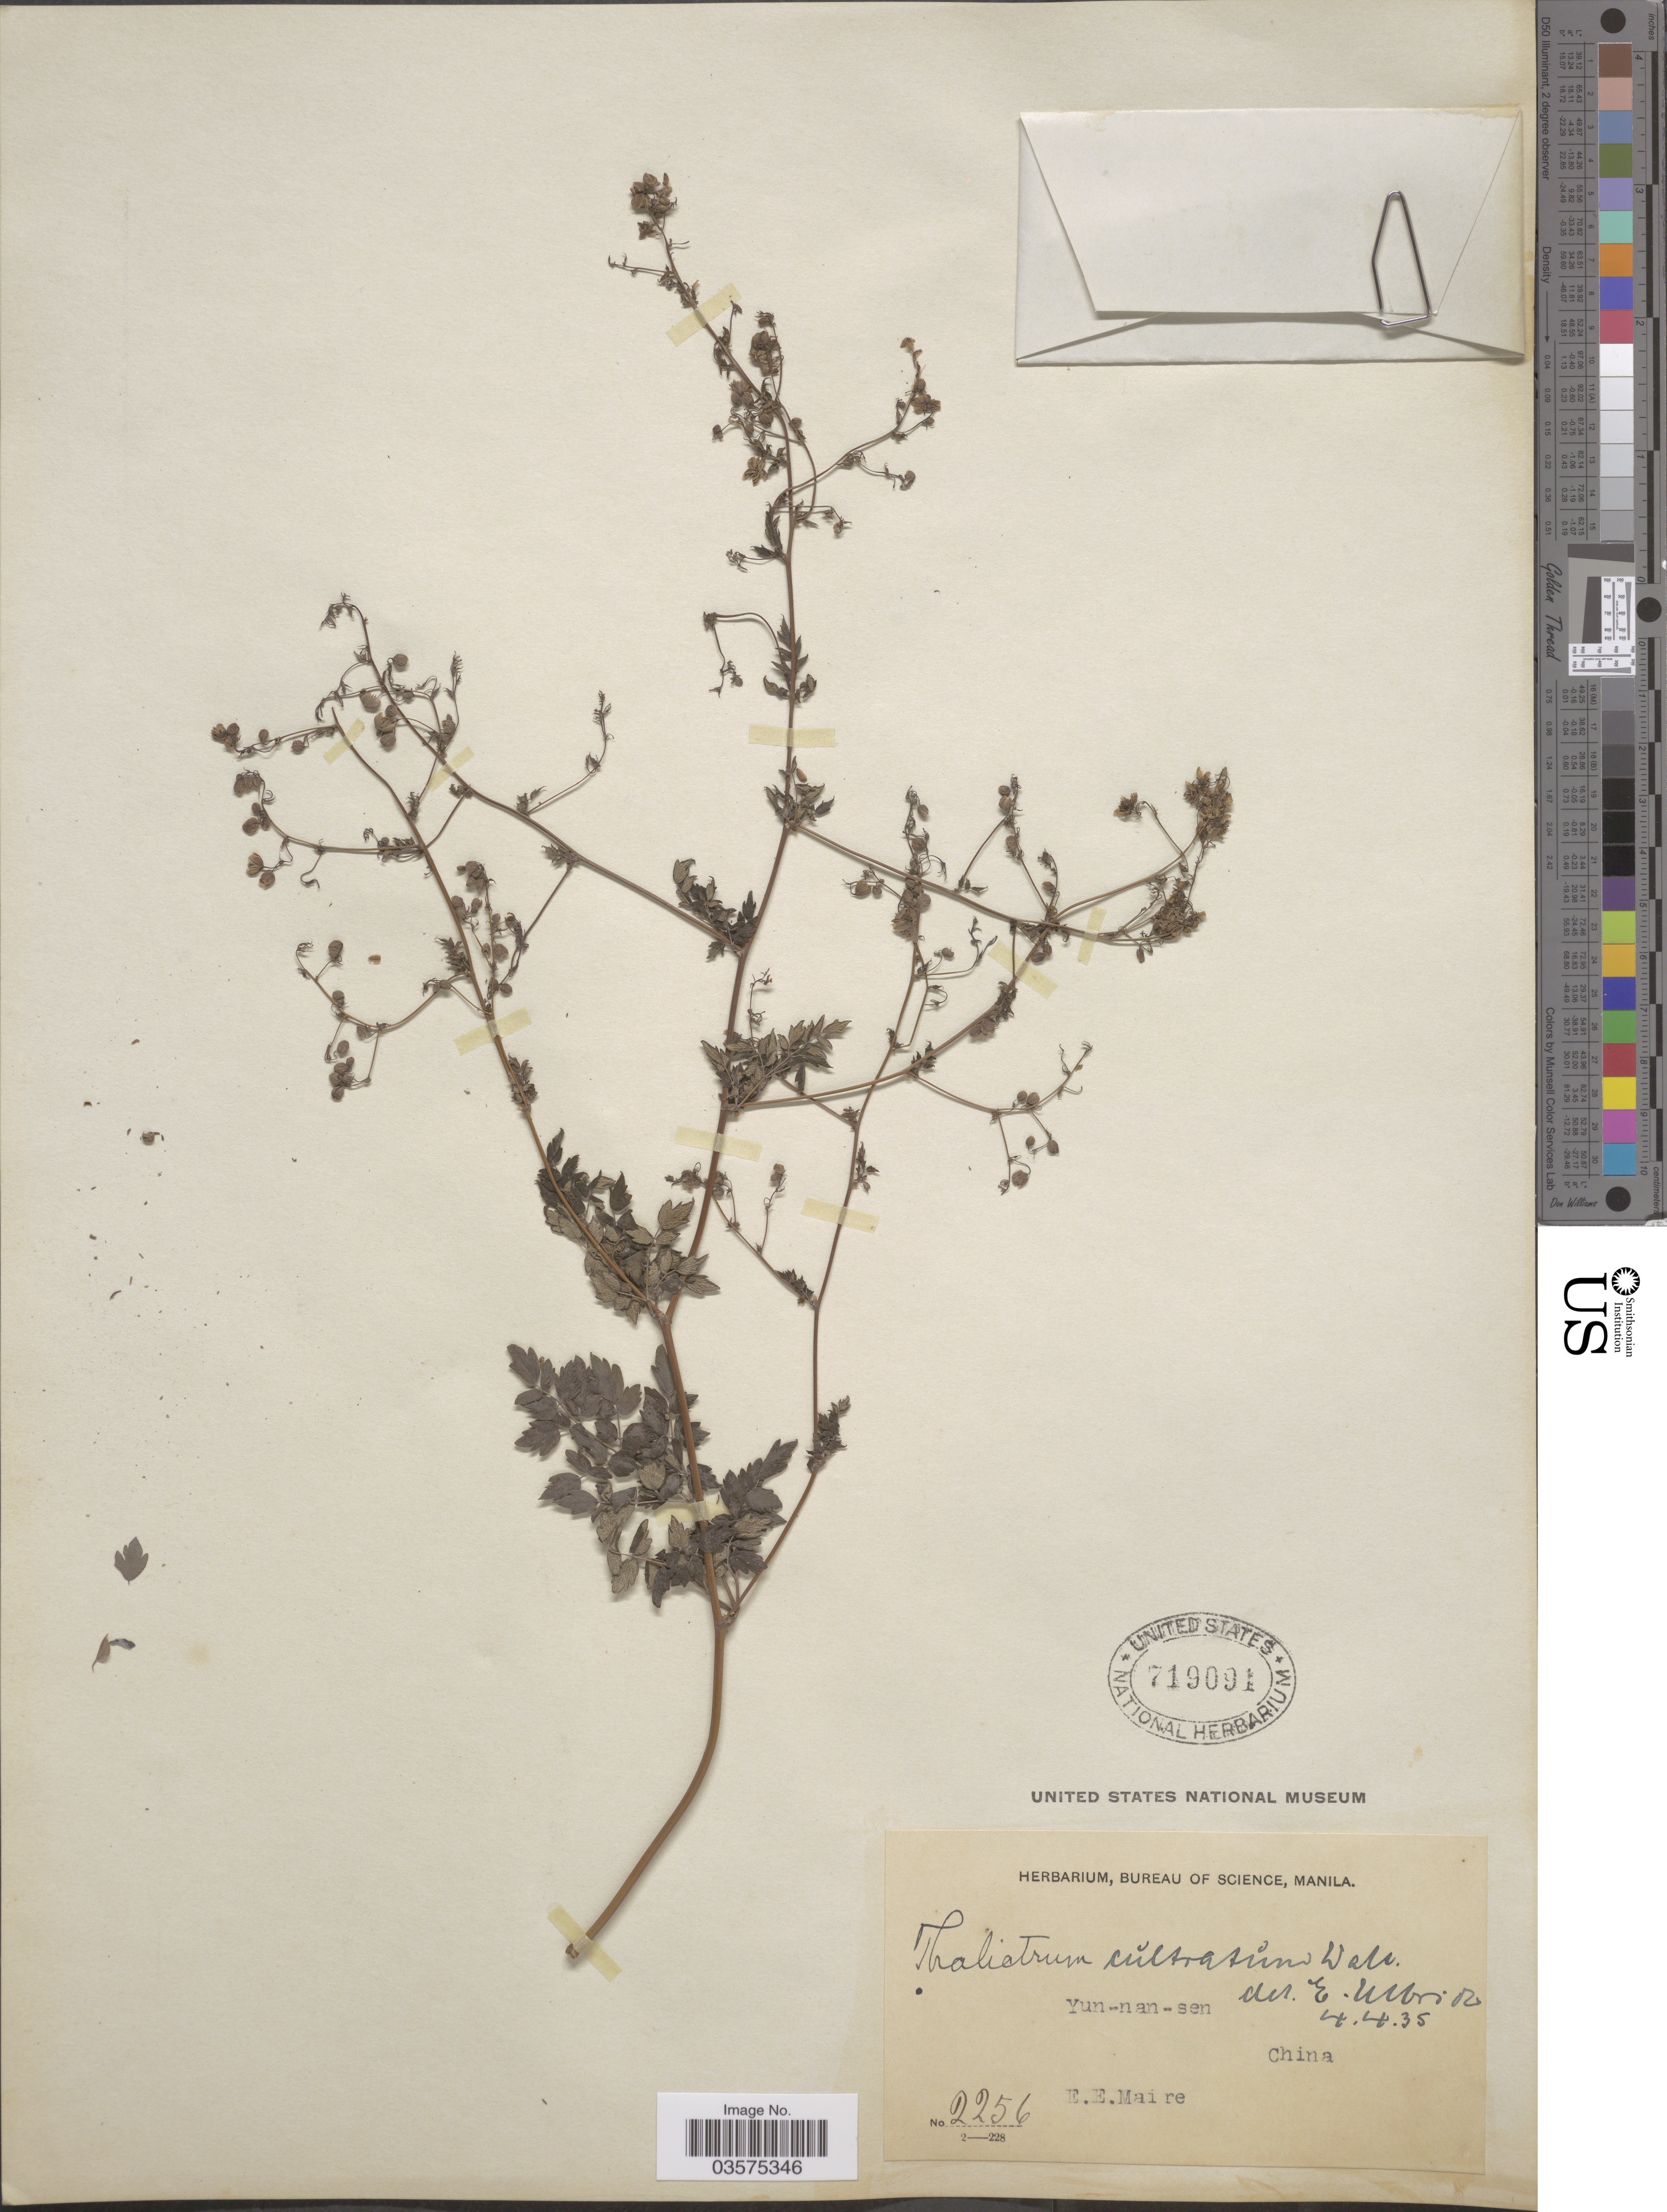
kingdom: Plantae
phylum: Tracheophyta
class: Magnoliopsida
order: Ranunculales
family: Ranunculaceae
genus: Thalictrum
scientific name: Thalictrum cultratum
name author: Wall.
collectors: E. E. Maire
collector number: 2256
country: China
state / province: Yunnan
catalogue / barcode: US 719091